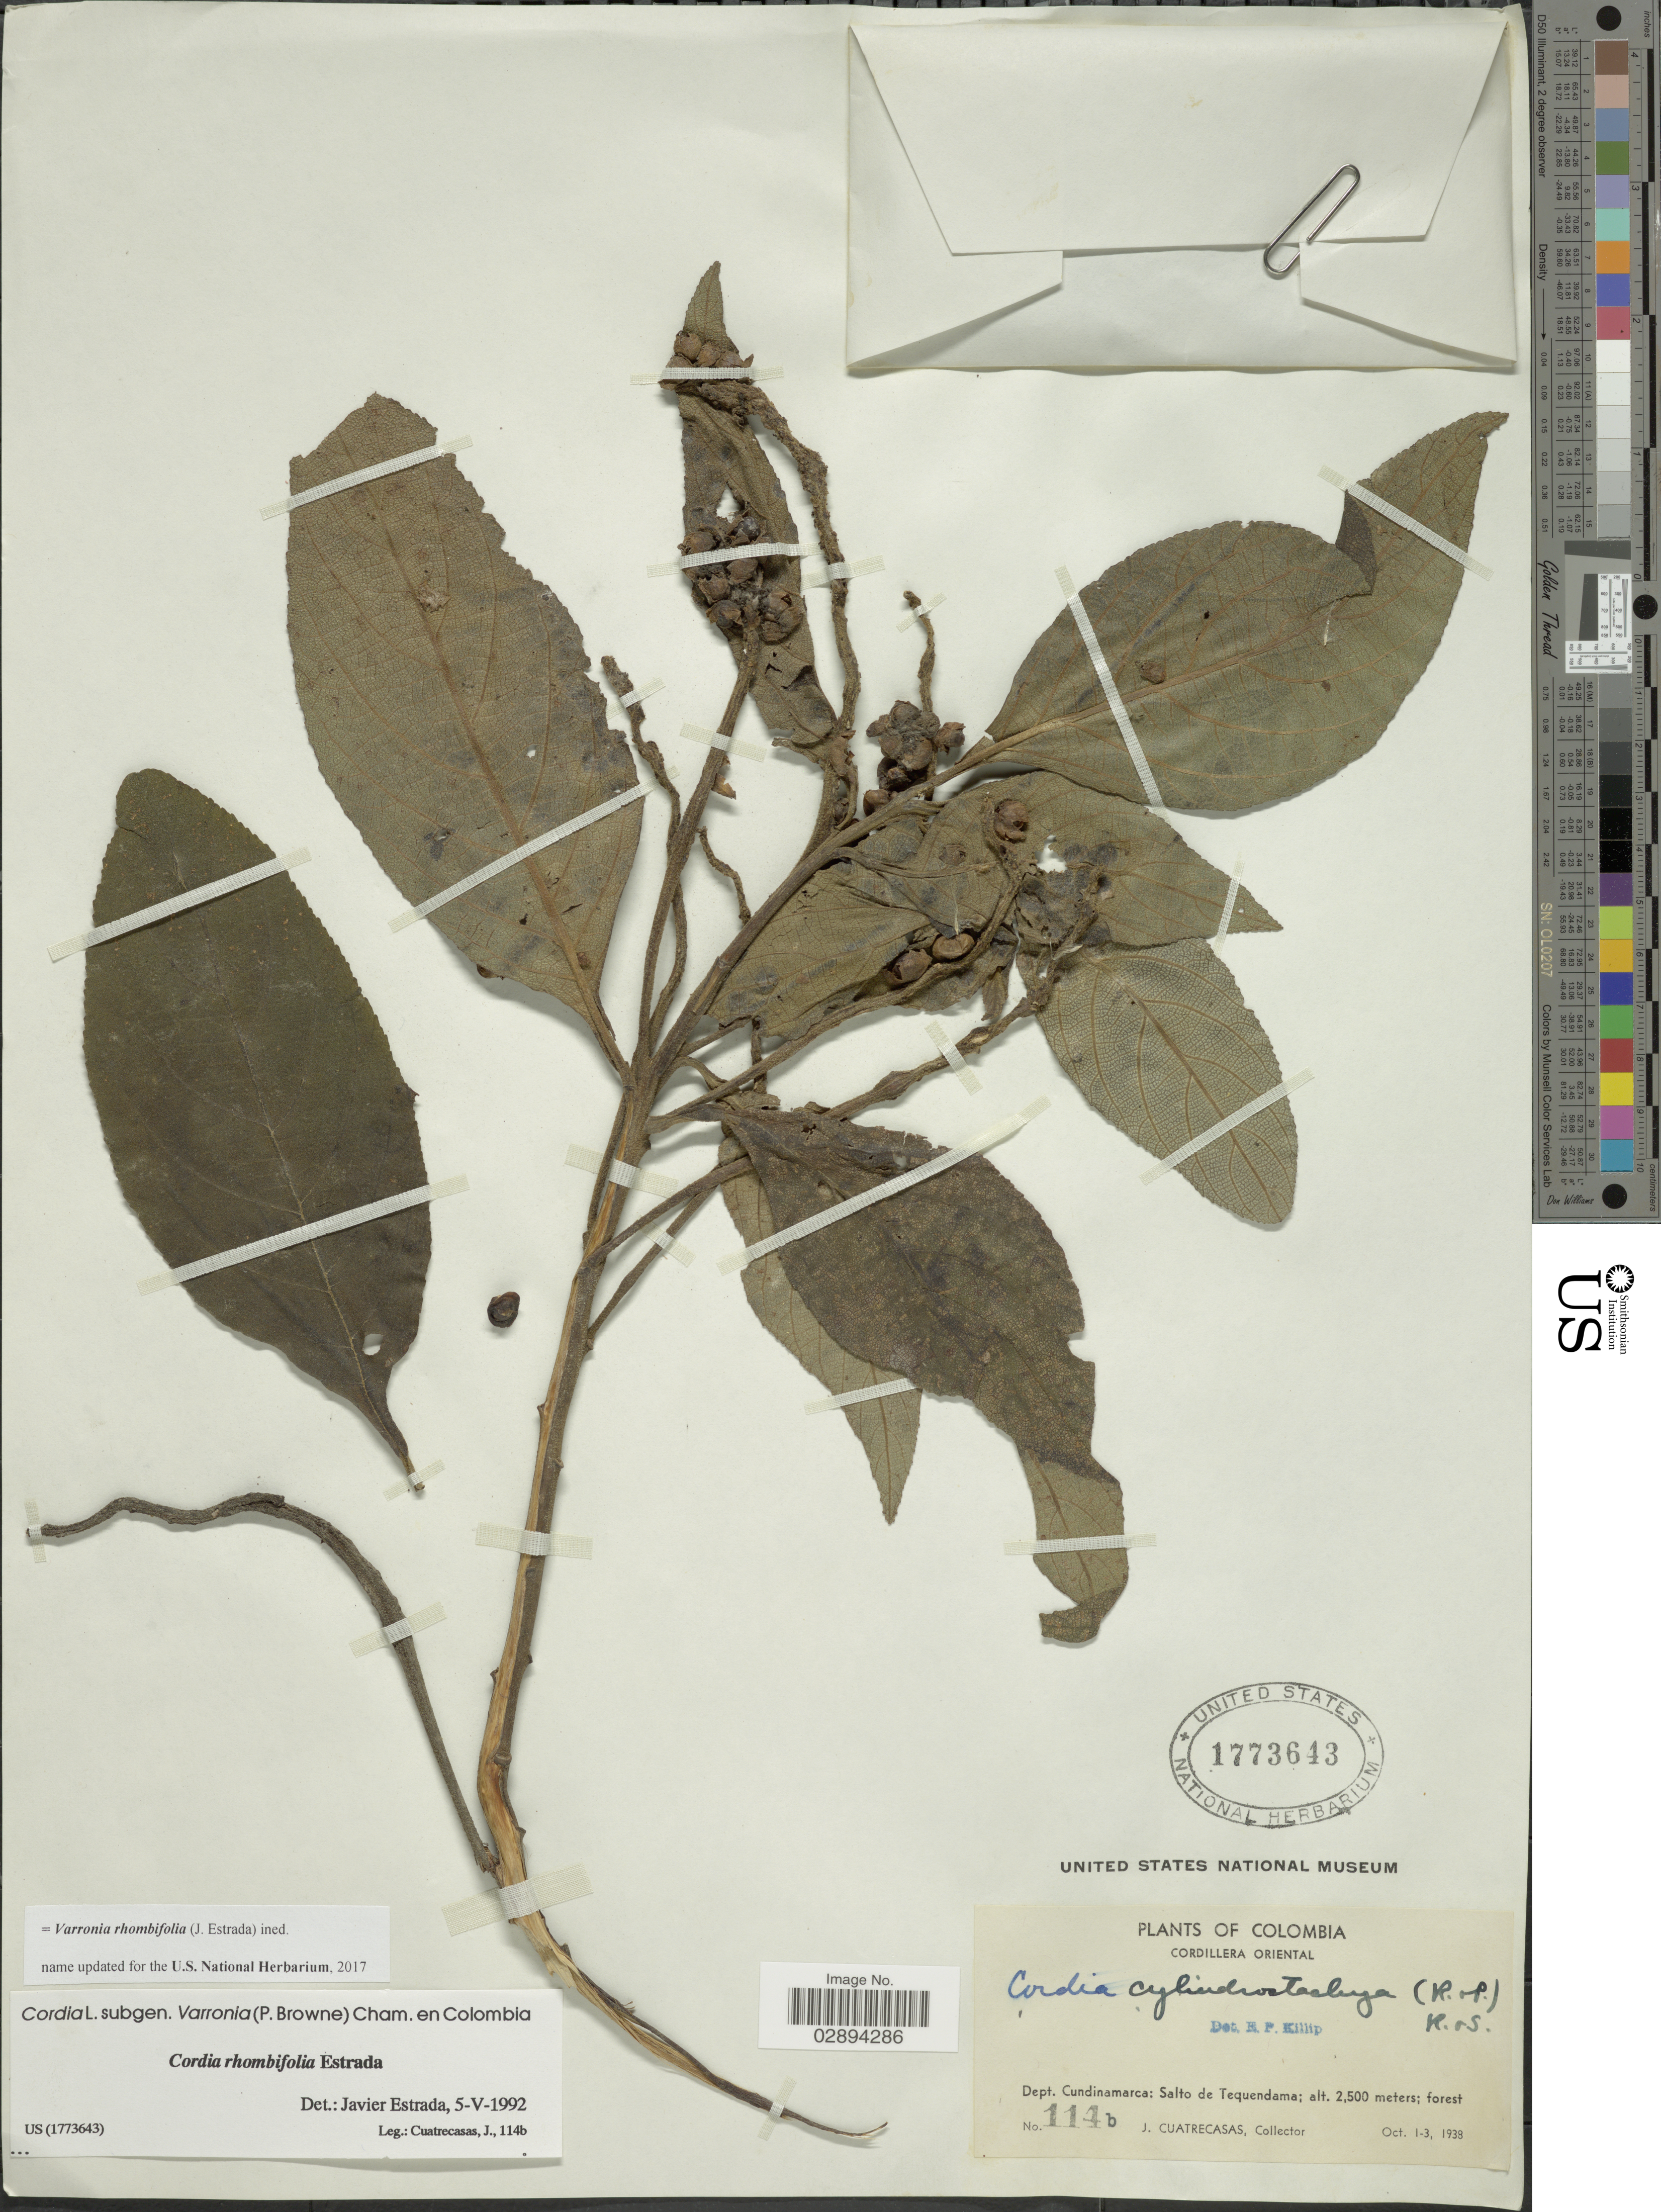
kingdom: Plantae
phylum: Tracheophyta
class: Magnoliopsida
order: Boraginales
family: Cordiaceae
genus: Varronia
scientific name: Varronia rhombifolia (J. Estrada) comb. nov. ined.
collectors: J. Cuatrecasas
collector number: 114b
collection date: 1938-10-01/1938-10-03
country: Colombia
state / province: Cundinamarca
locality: Cordillera Oriental, Dept. Cundinamarca, Salto de Tequendama.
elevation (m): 2500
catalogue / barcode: US 1773643